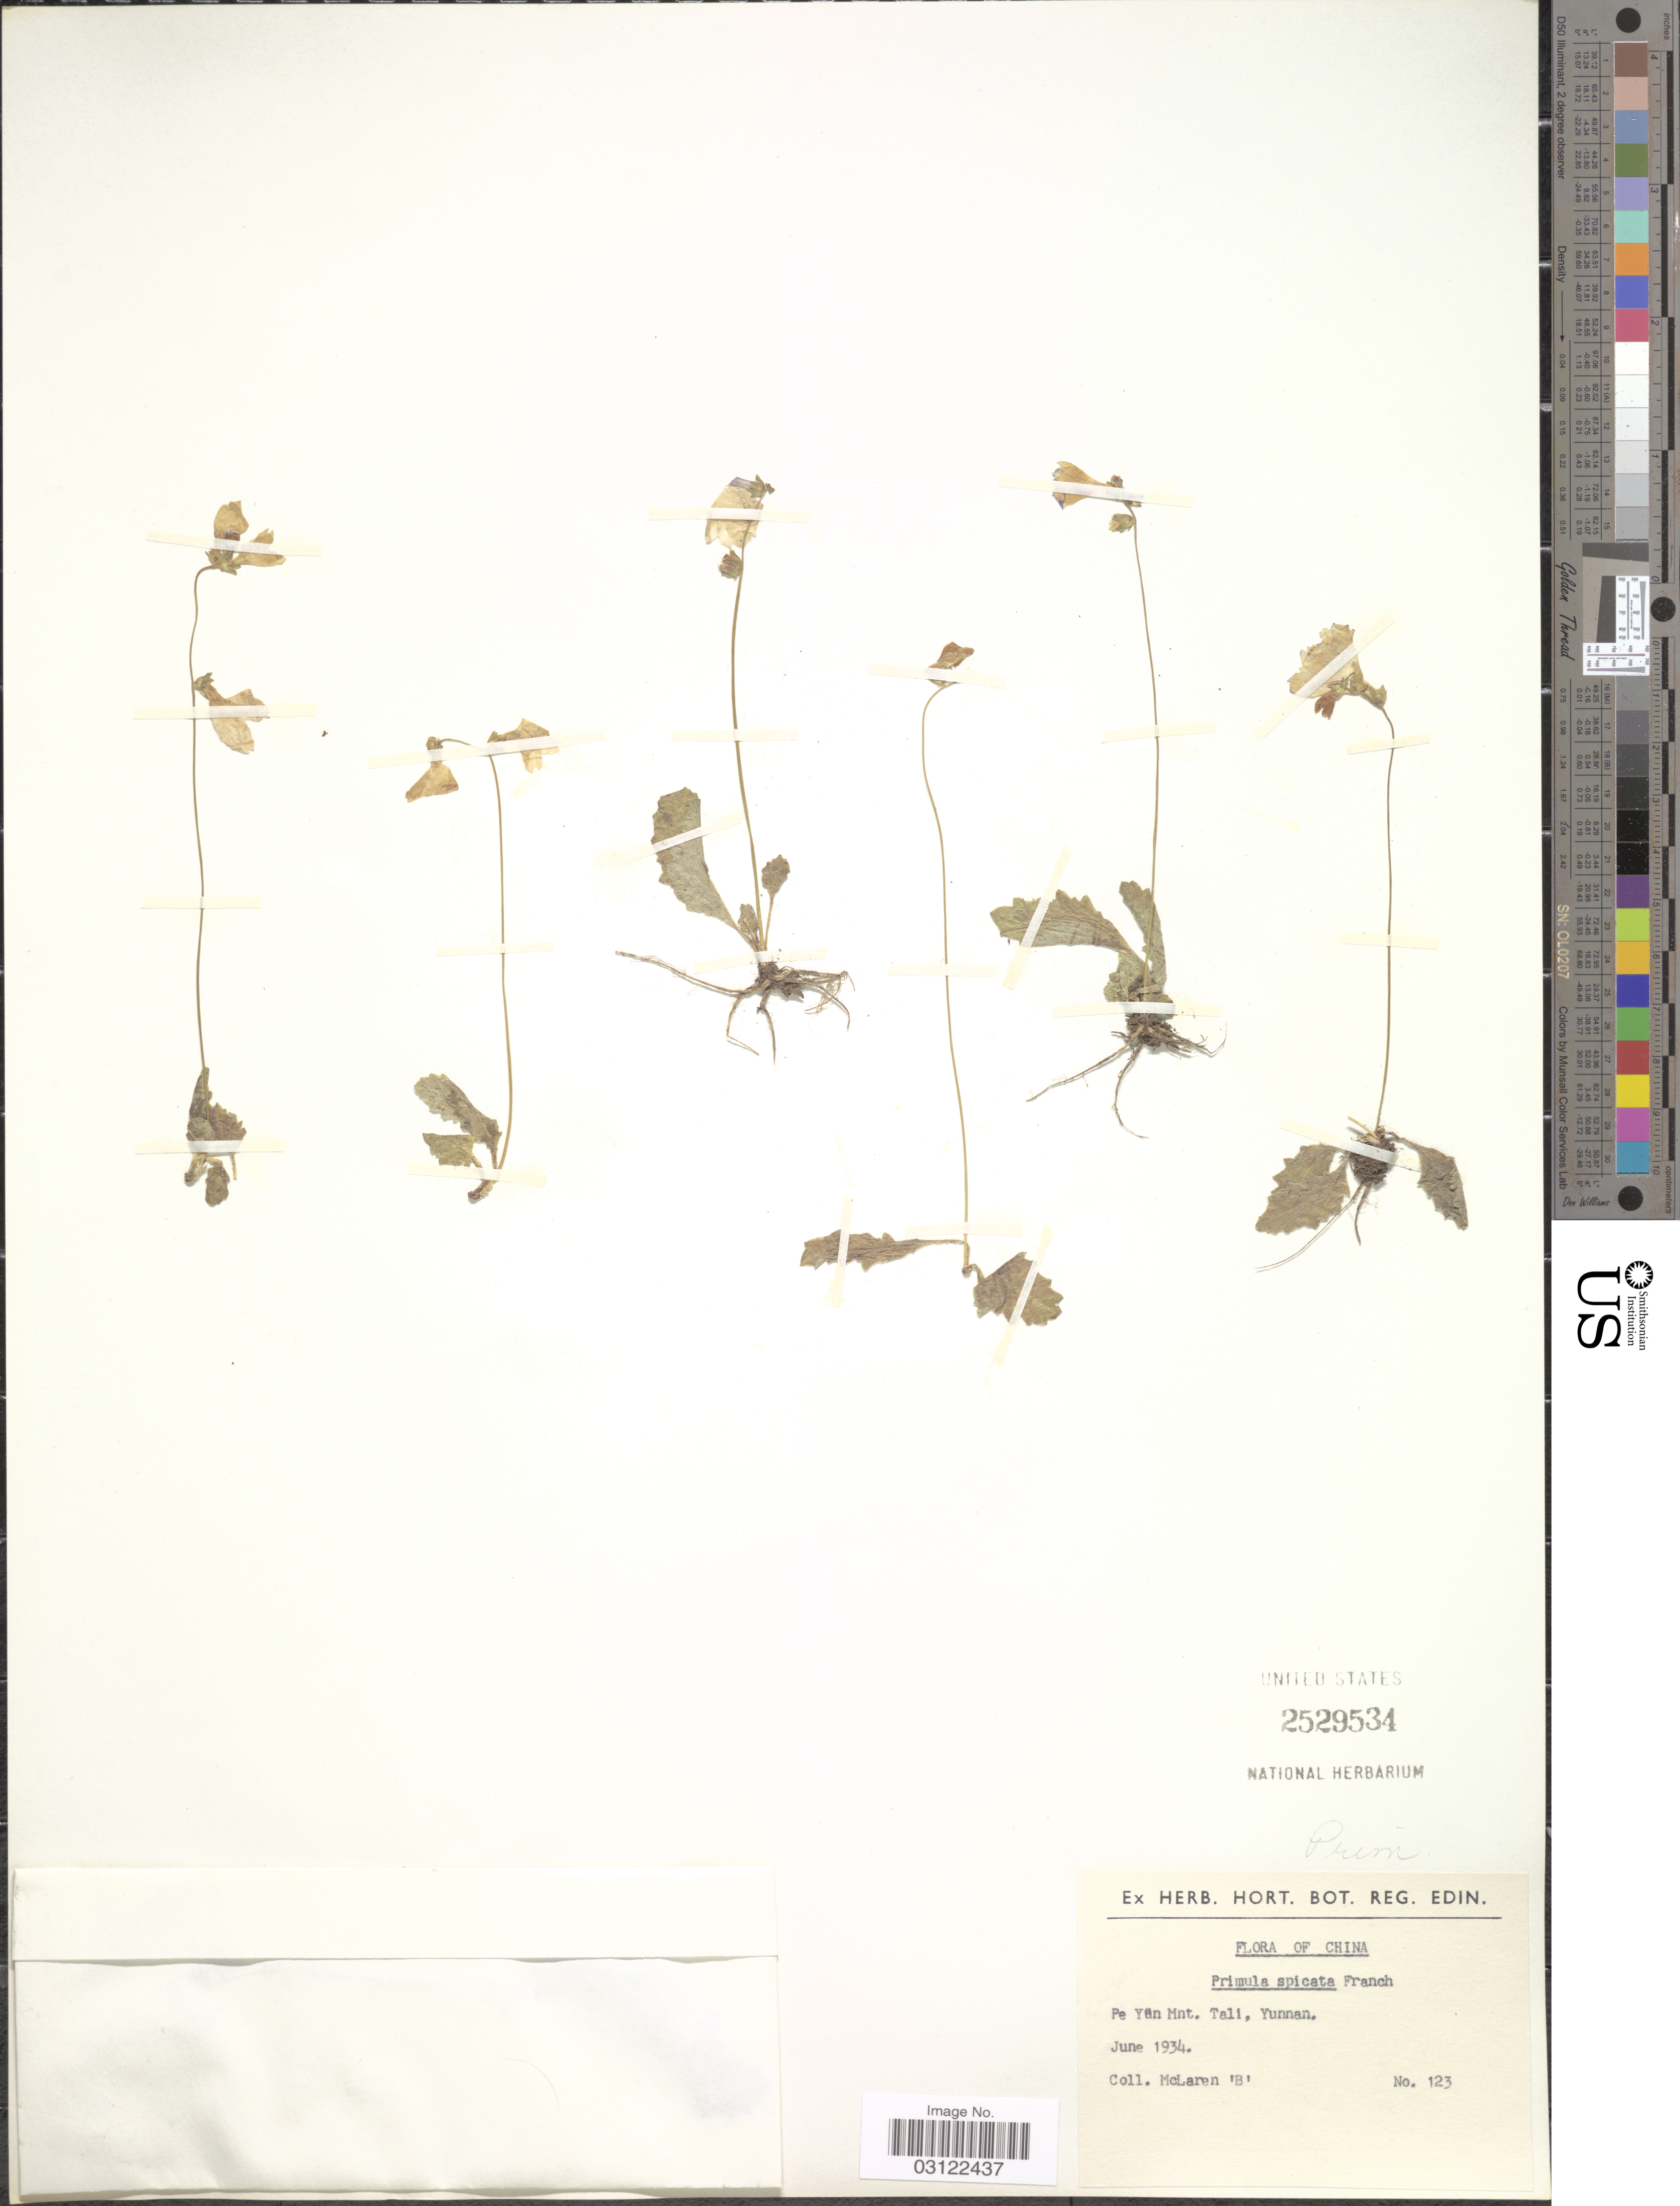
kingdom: Plantae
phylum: Tracheophyta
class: Magnoliopsida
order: Ericales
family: Primulaceae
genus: Primula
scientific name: Primula spicata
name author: Franch.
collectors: McLaren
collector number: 123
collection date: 1934-06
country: China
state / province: Yunnan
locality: Pe Yün Mnt. Tali.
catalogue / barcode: US 2529534